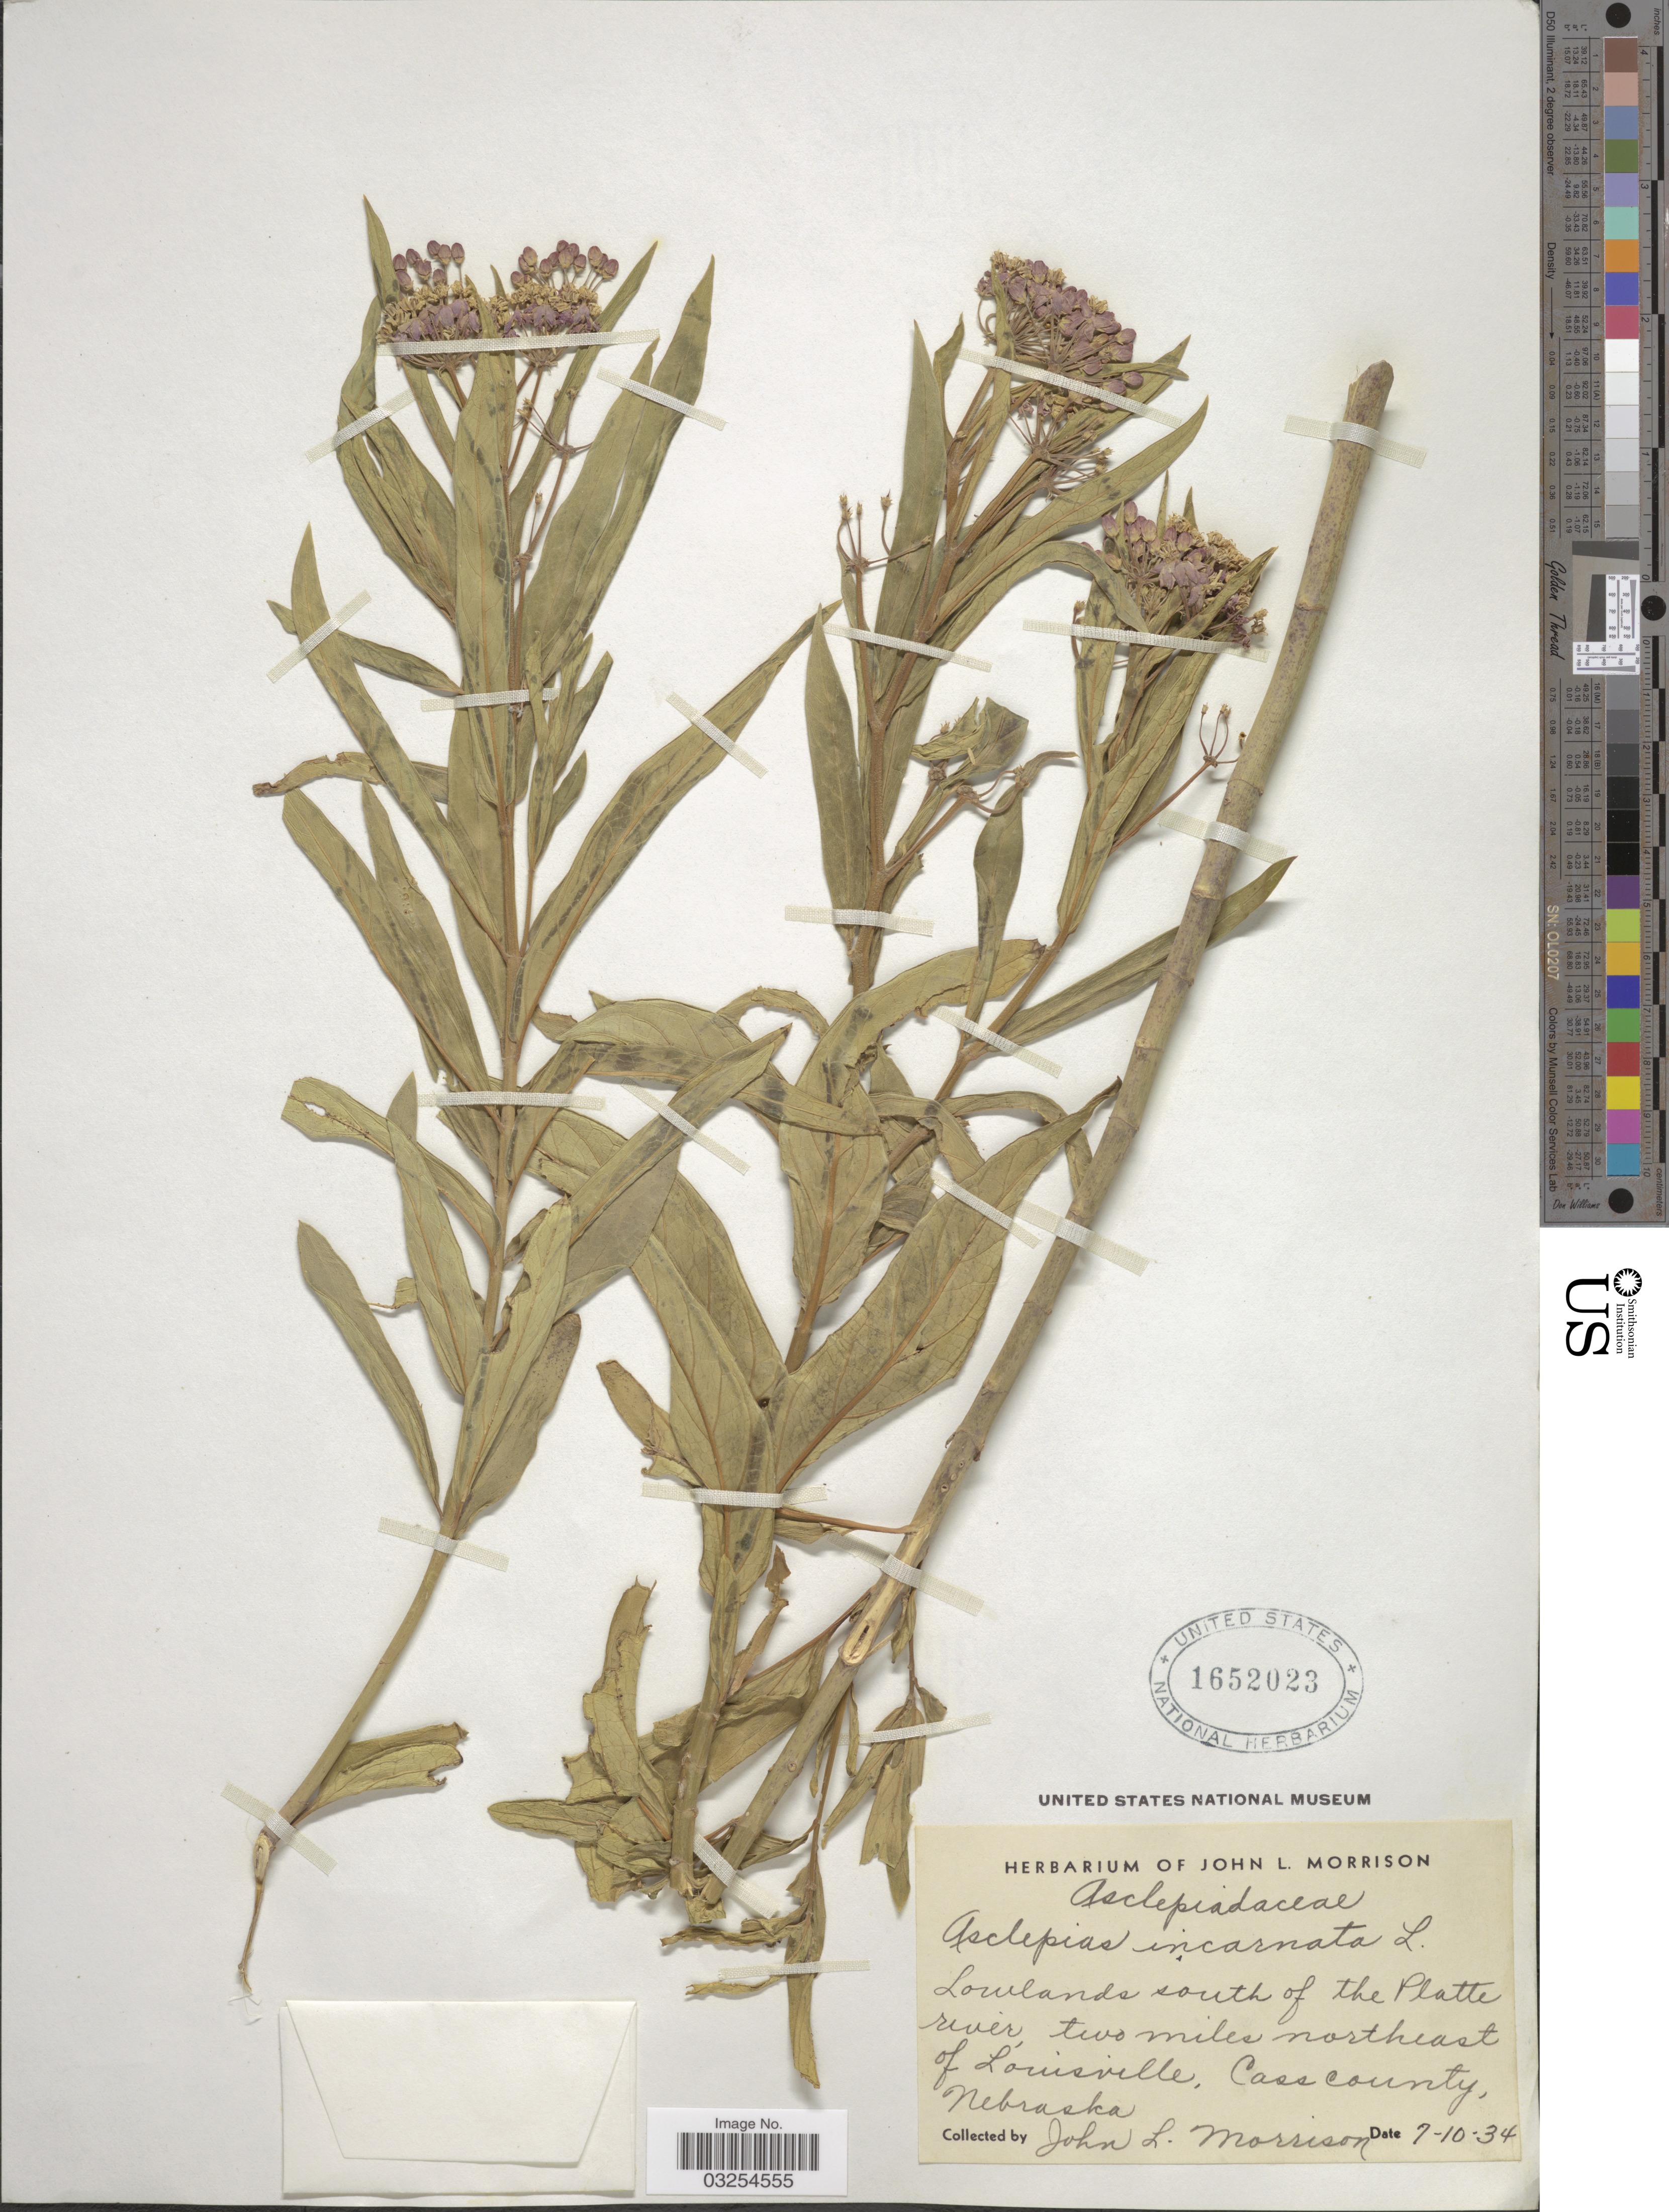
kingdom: Plantae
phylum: Tracheophyta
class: Magnoliopsida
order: Gentianales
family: Apocynaceae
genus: Asclepias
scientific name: Asclepias incarnata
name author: L.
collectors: J. Morrison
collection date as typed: Transcribed d/m/y: 10/7/34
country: United States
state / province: Nebraska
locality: Lowlands south of the Platee river, two miles northeast of Louisville, Cass County.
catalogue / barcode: US 1652023